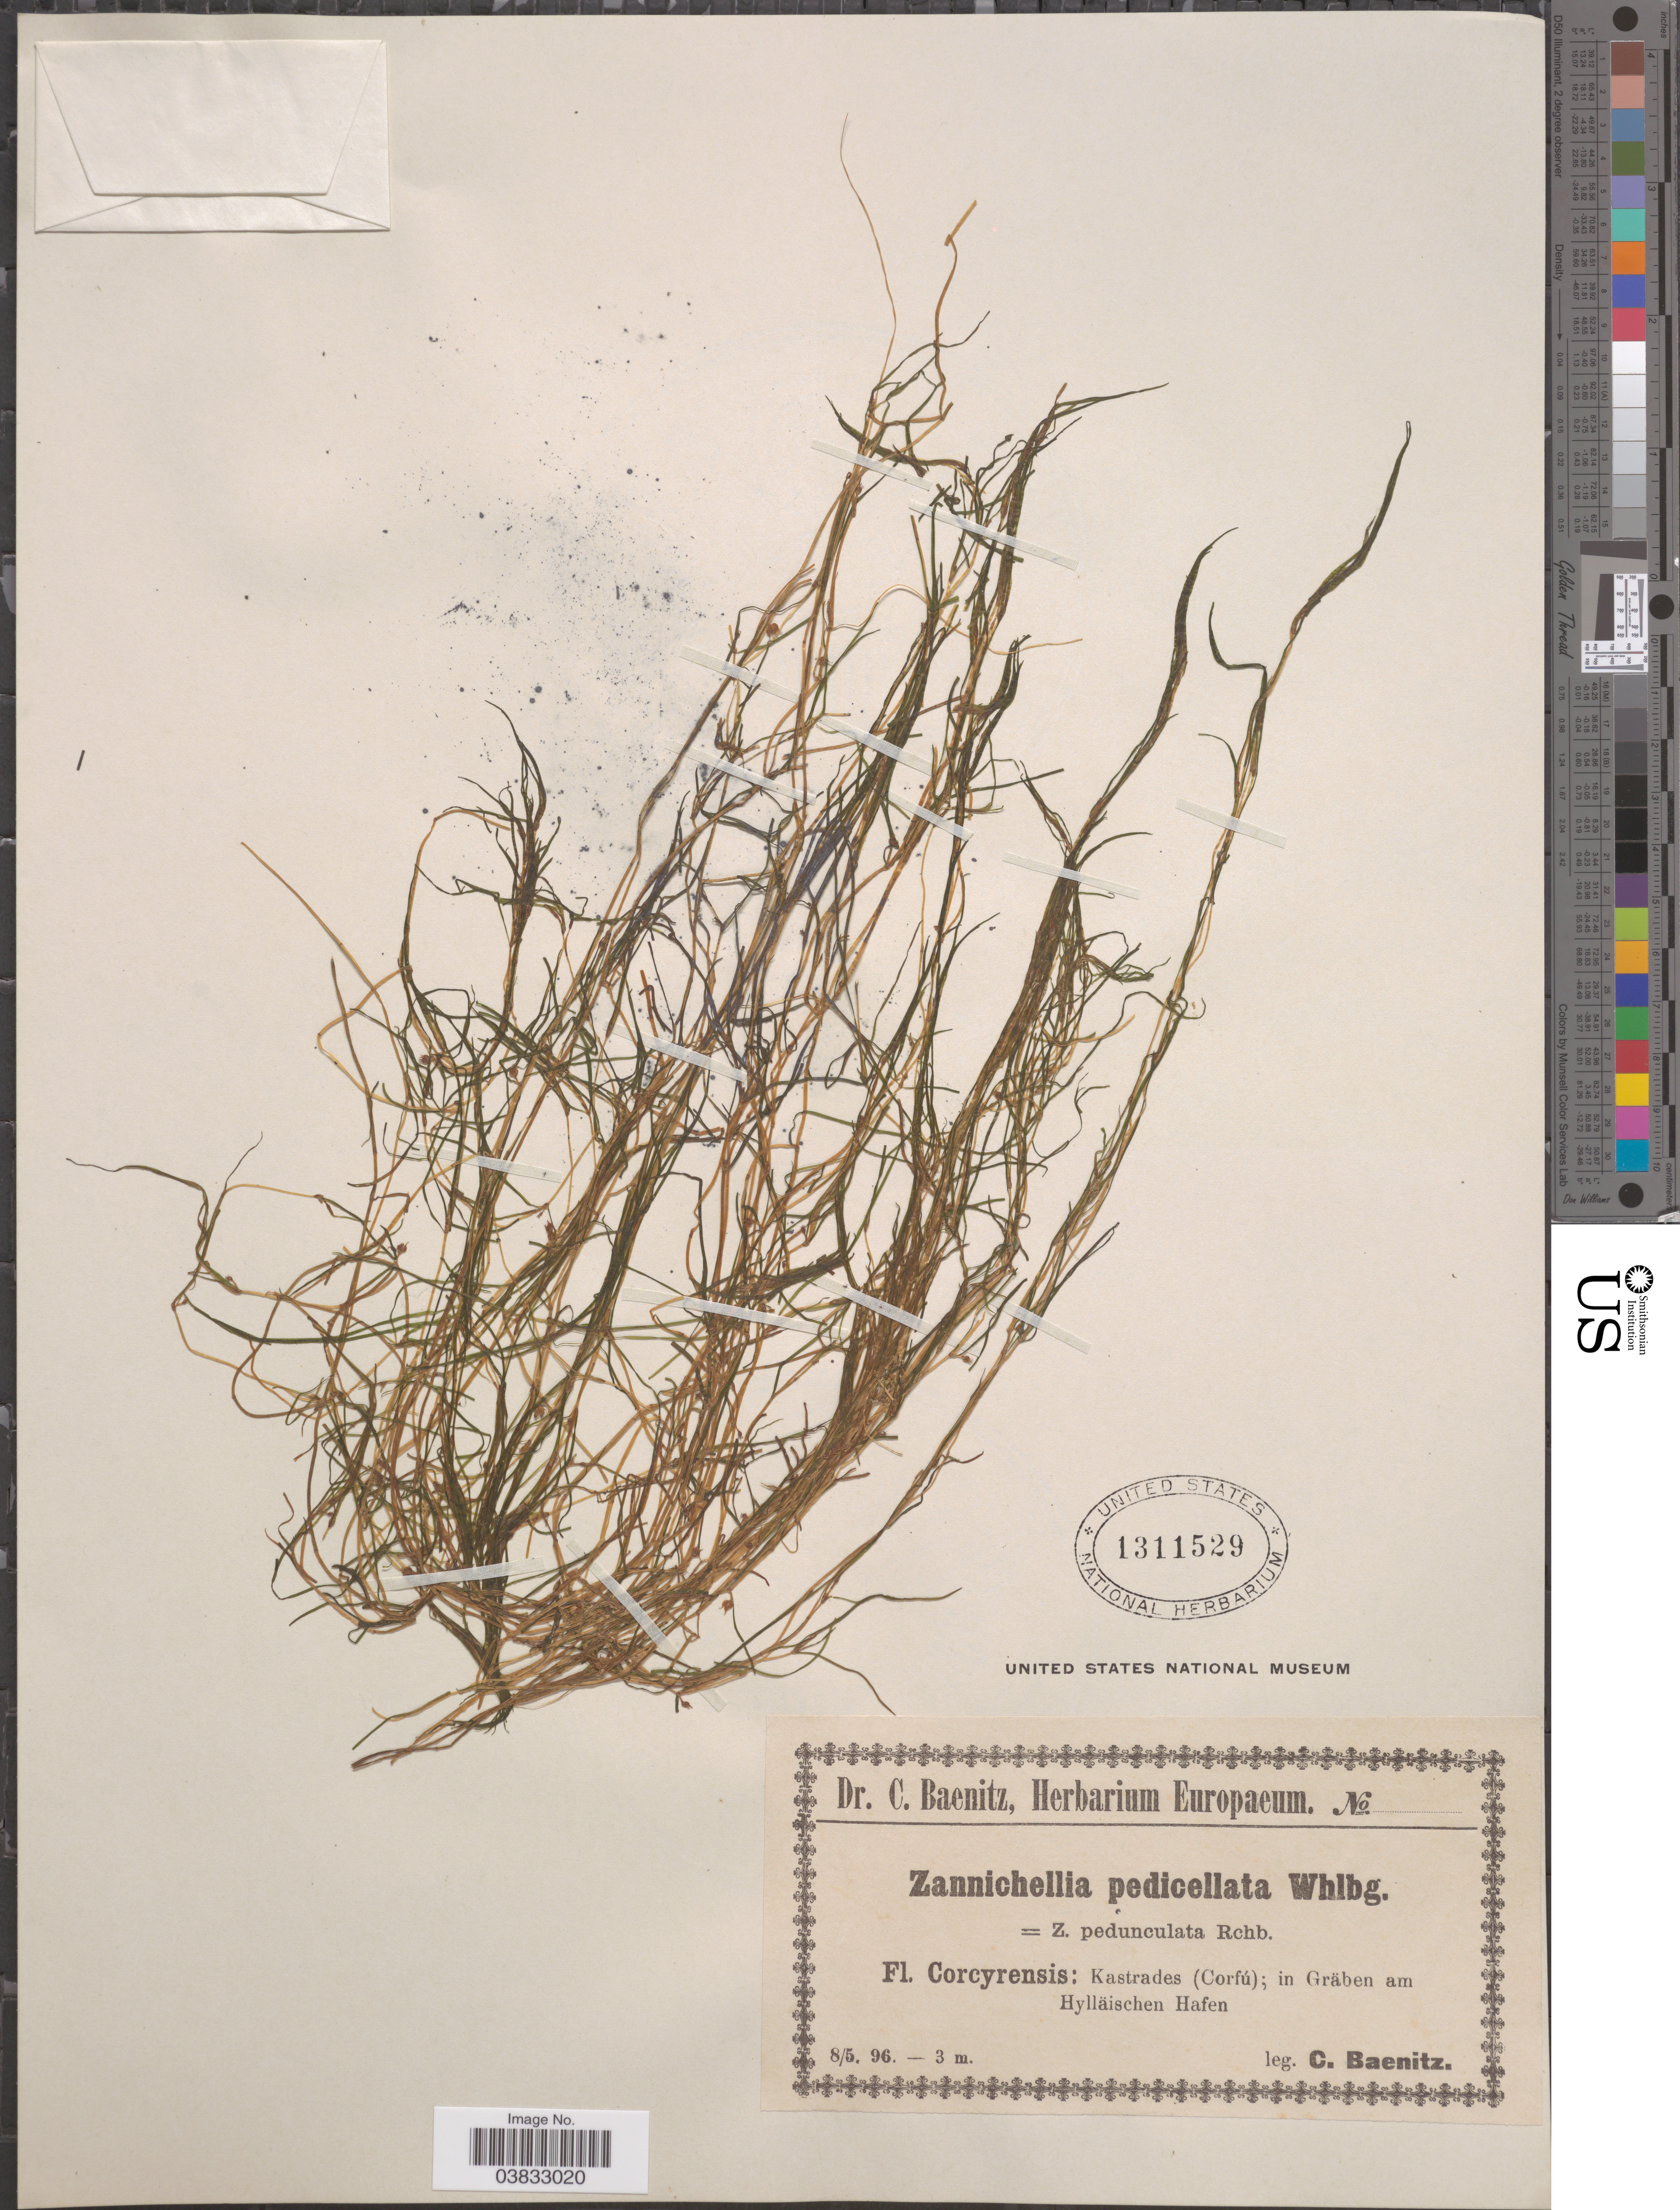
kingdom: Plantae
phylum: Tracheophyta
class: Liliopsida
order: Alismatales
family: Potamogetonaceae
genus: Zannichellia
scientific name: Zannichellia pedicellata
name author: (Wahlenb. & Rosen) Fr.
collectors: C. G. Baenitz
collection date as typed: Transcribed d/m/y: 8/5/96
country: Greece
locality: Corcyrensis: Kastrades (Corfú); in Gräben am Hylläischen Hafen.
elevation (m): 3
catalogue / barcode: US 1311529